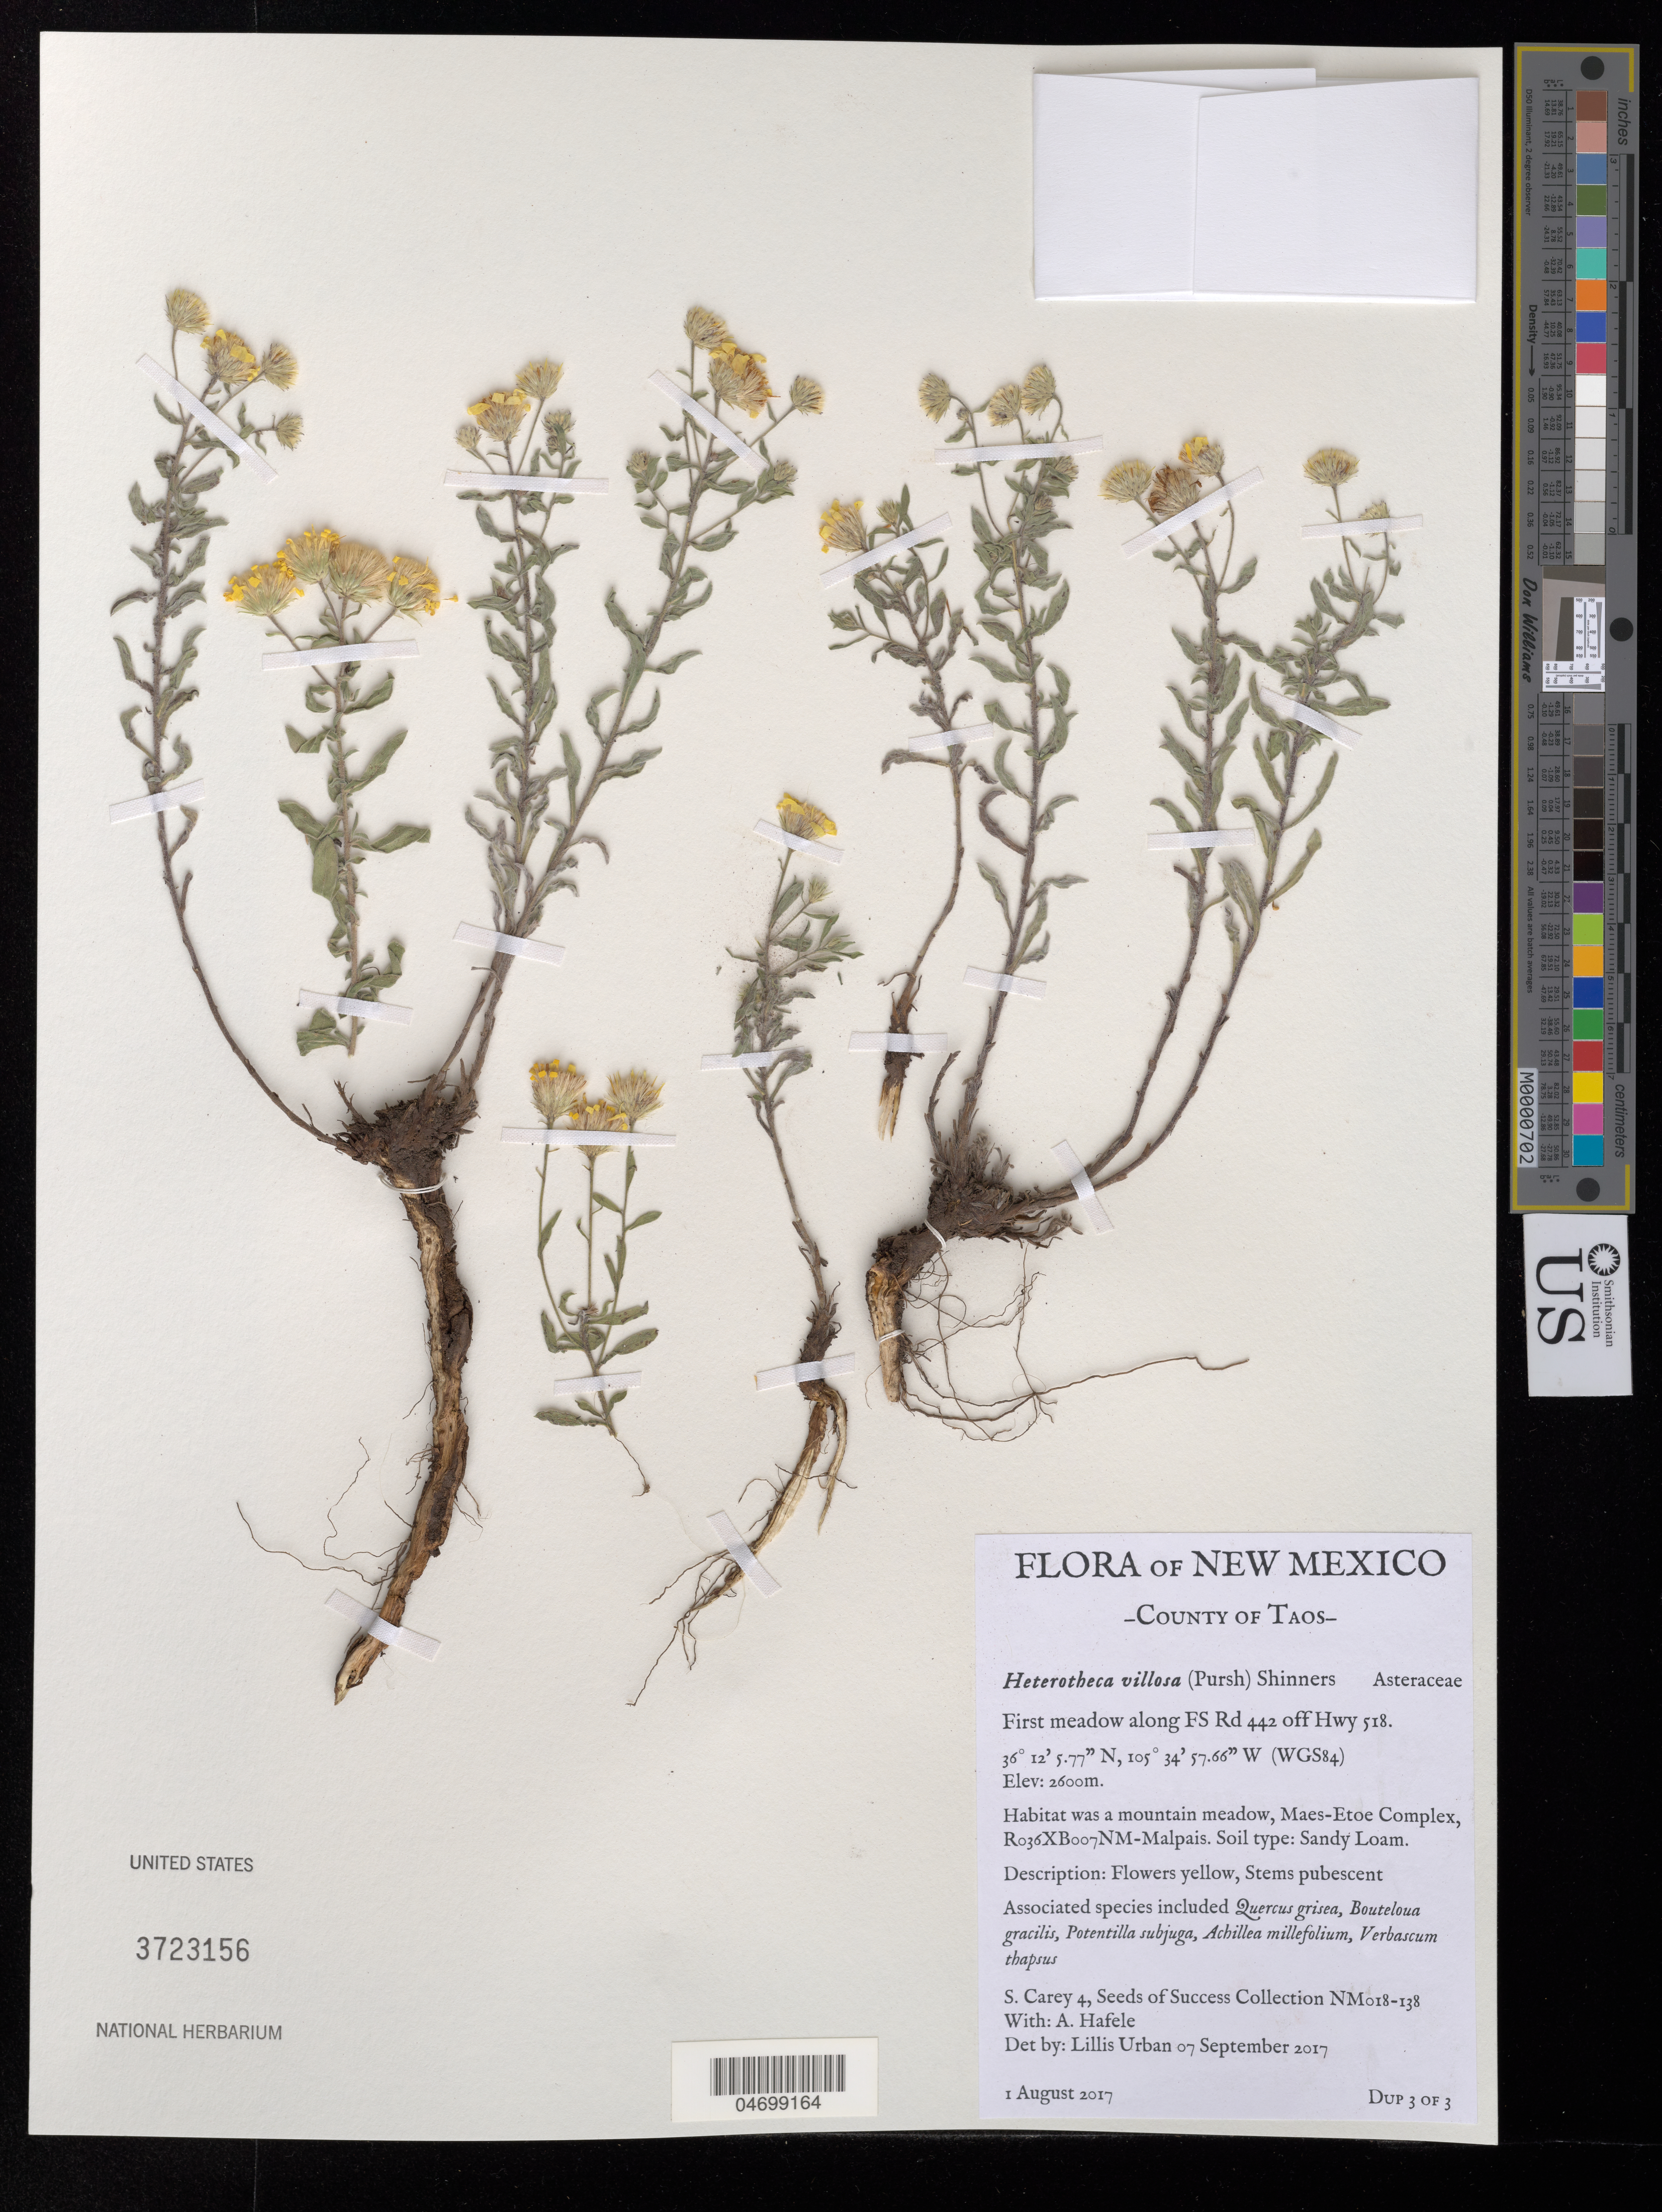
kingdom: Plantae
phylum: Tracheophyta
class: Magnoliopsida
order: Asterales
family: Asteraceae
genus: Heterotheca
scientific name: Heterotheca villosa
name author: (Pursh) Shinners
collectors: S. Carey & A. Hafele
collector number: NM018-138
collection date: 2017-08-01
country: United States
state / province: New Mexico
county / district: Taos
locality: Carson National Forest, In meadow 1 mile down FS Rd 442 off Hwy 518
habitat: Mountain meadow, Maes-Etoe Complex, R036XB007NM-Malpais. Sandy loam. With Boutelou agracilis, Potentilla subjuga, Achillea millefolium, etc.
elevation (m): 2600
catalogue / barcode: US 3723156